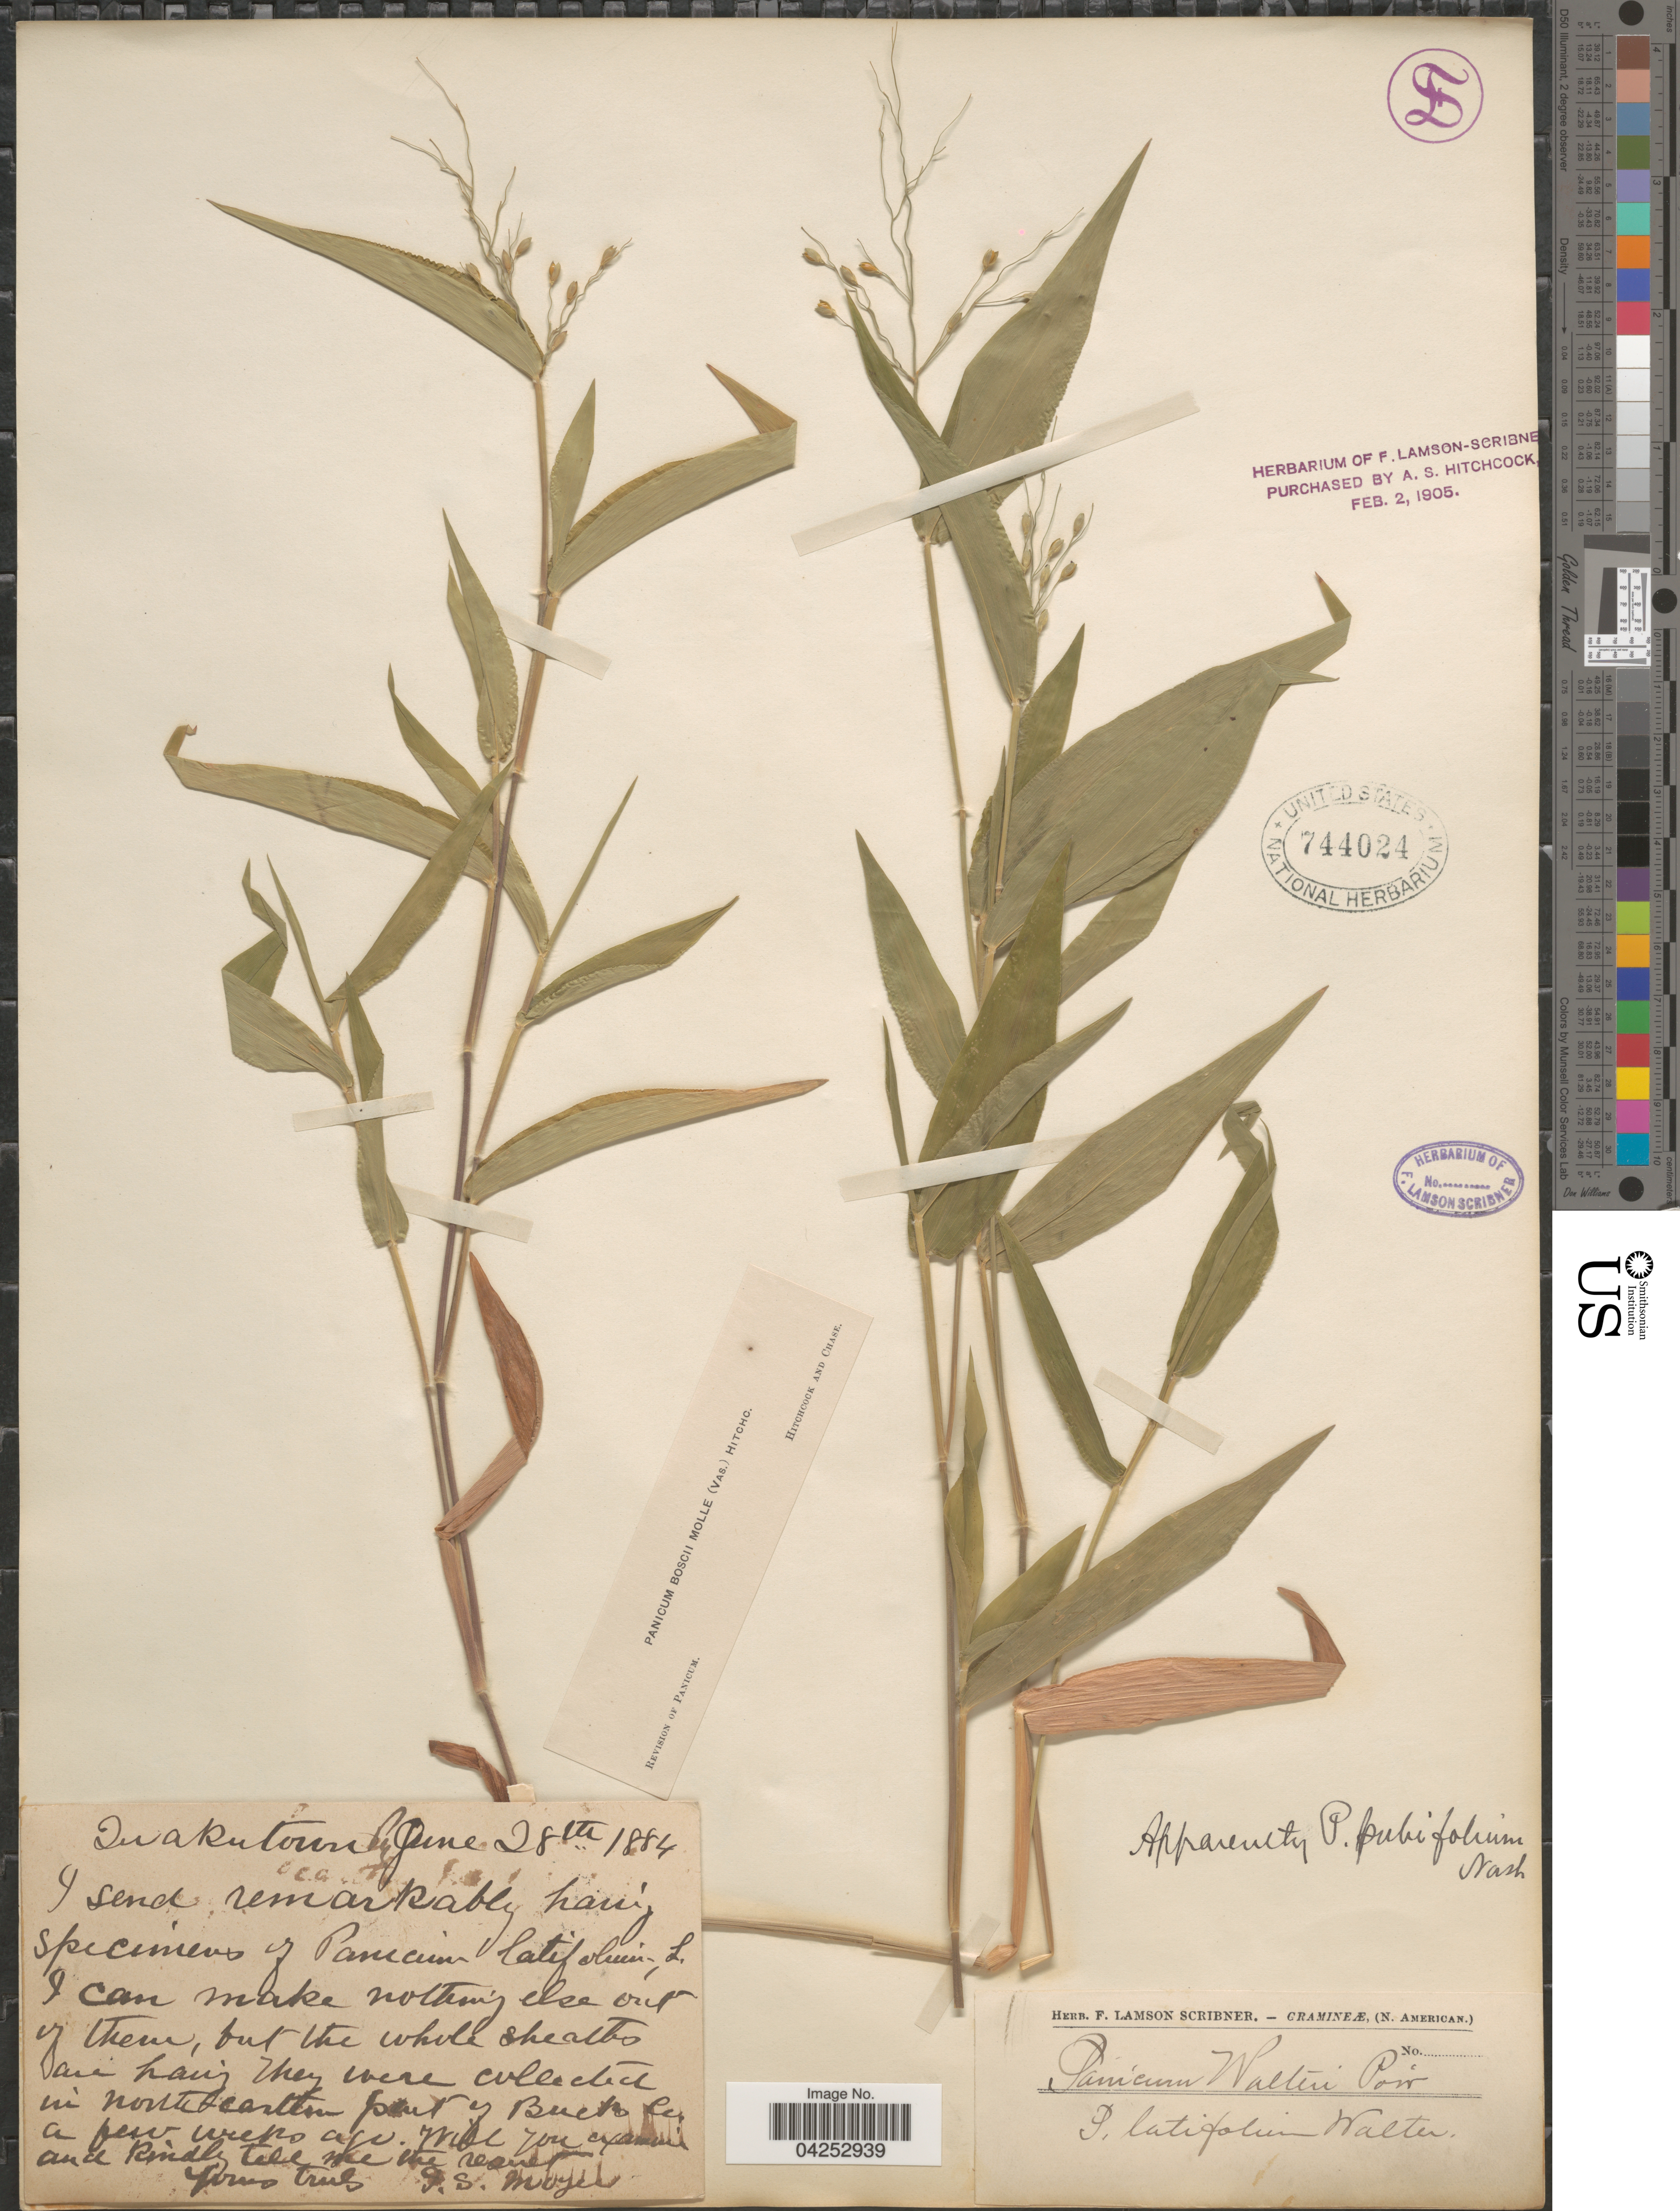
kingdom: Plantae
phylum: Tracheophyta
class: Liliopsida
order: Poales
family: Poaceae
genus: Dichanthelium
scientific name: Dichanthelium boscii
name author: (Poir.) Gould & C.A. Clark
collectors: E. Moyer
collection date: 1884-06-28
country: United States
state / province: Pennsylvania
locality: Quakertown.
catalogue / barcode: US 744024